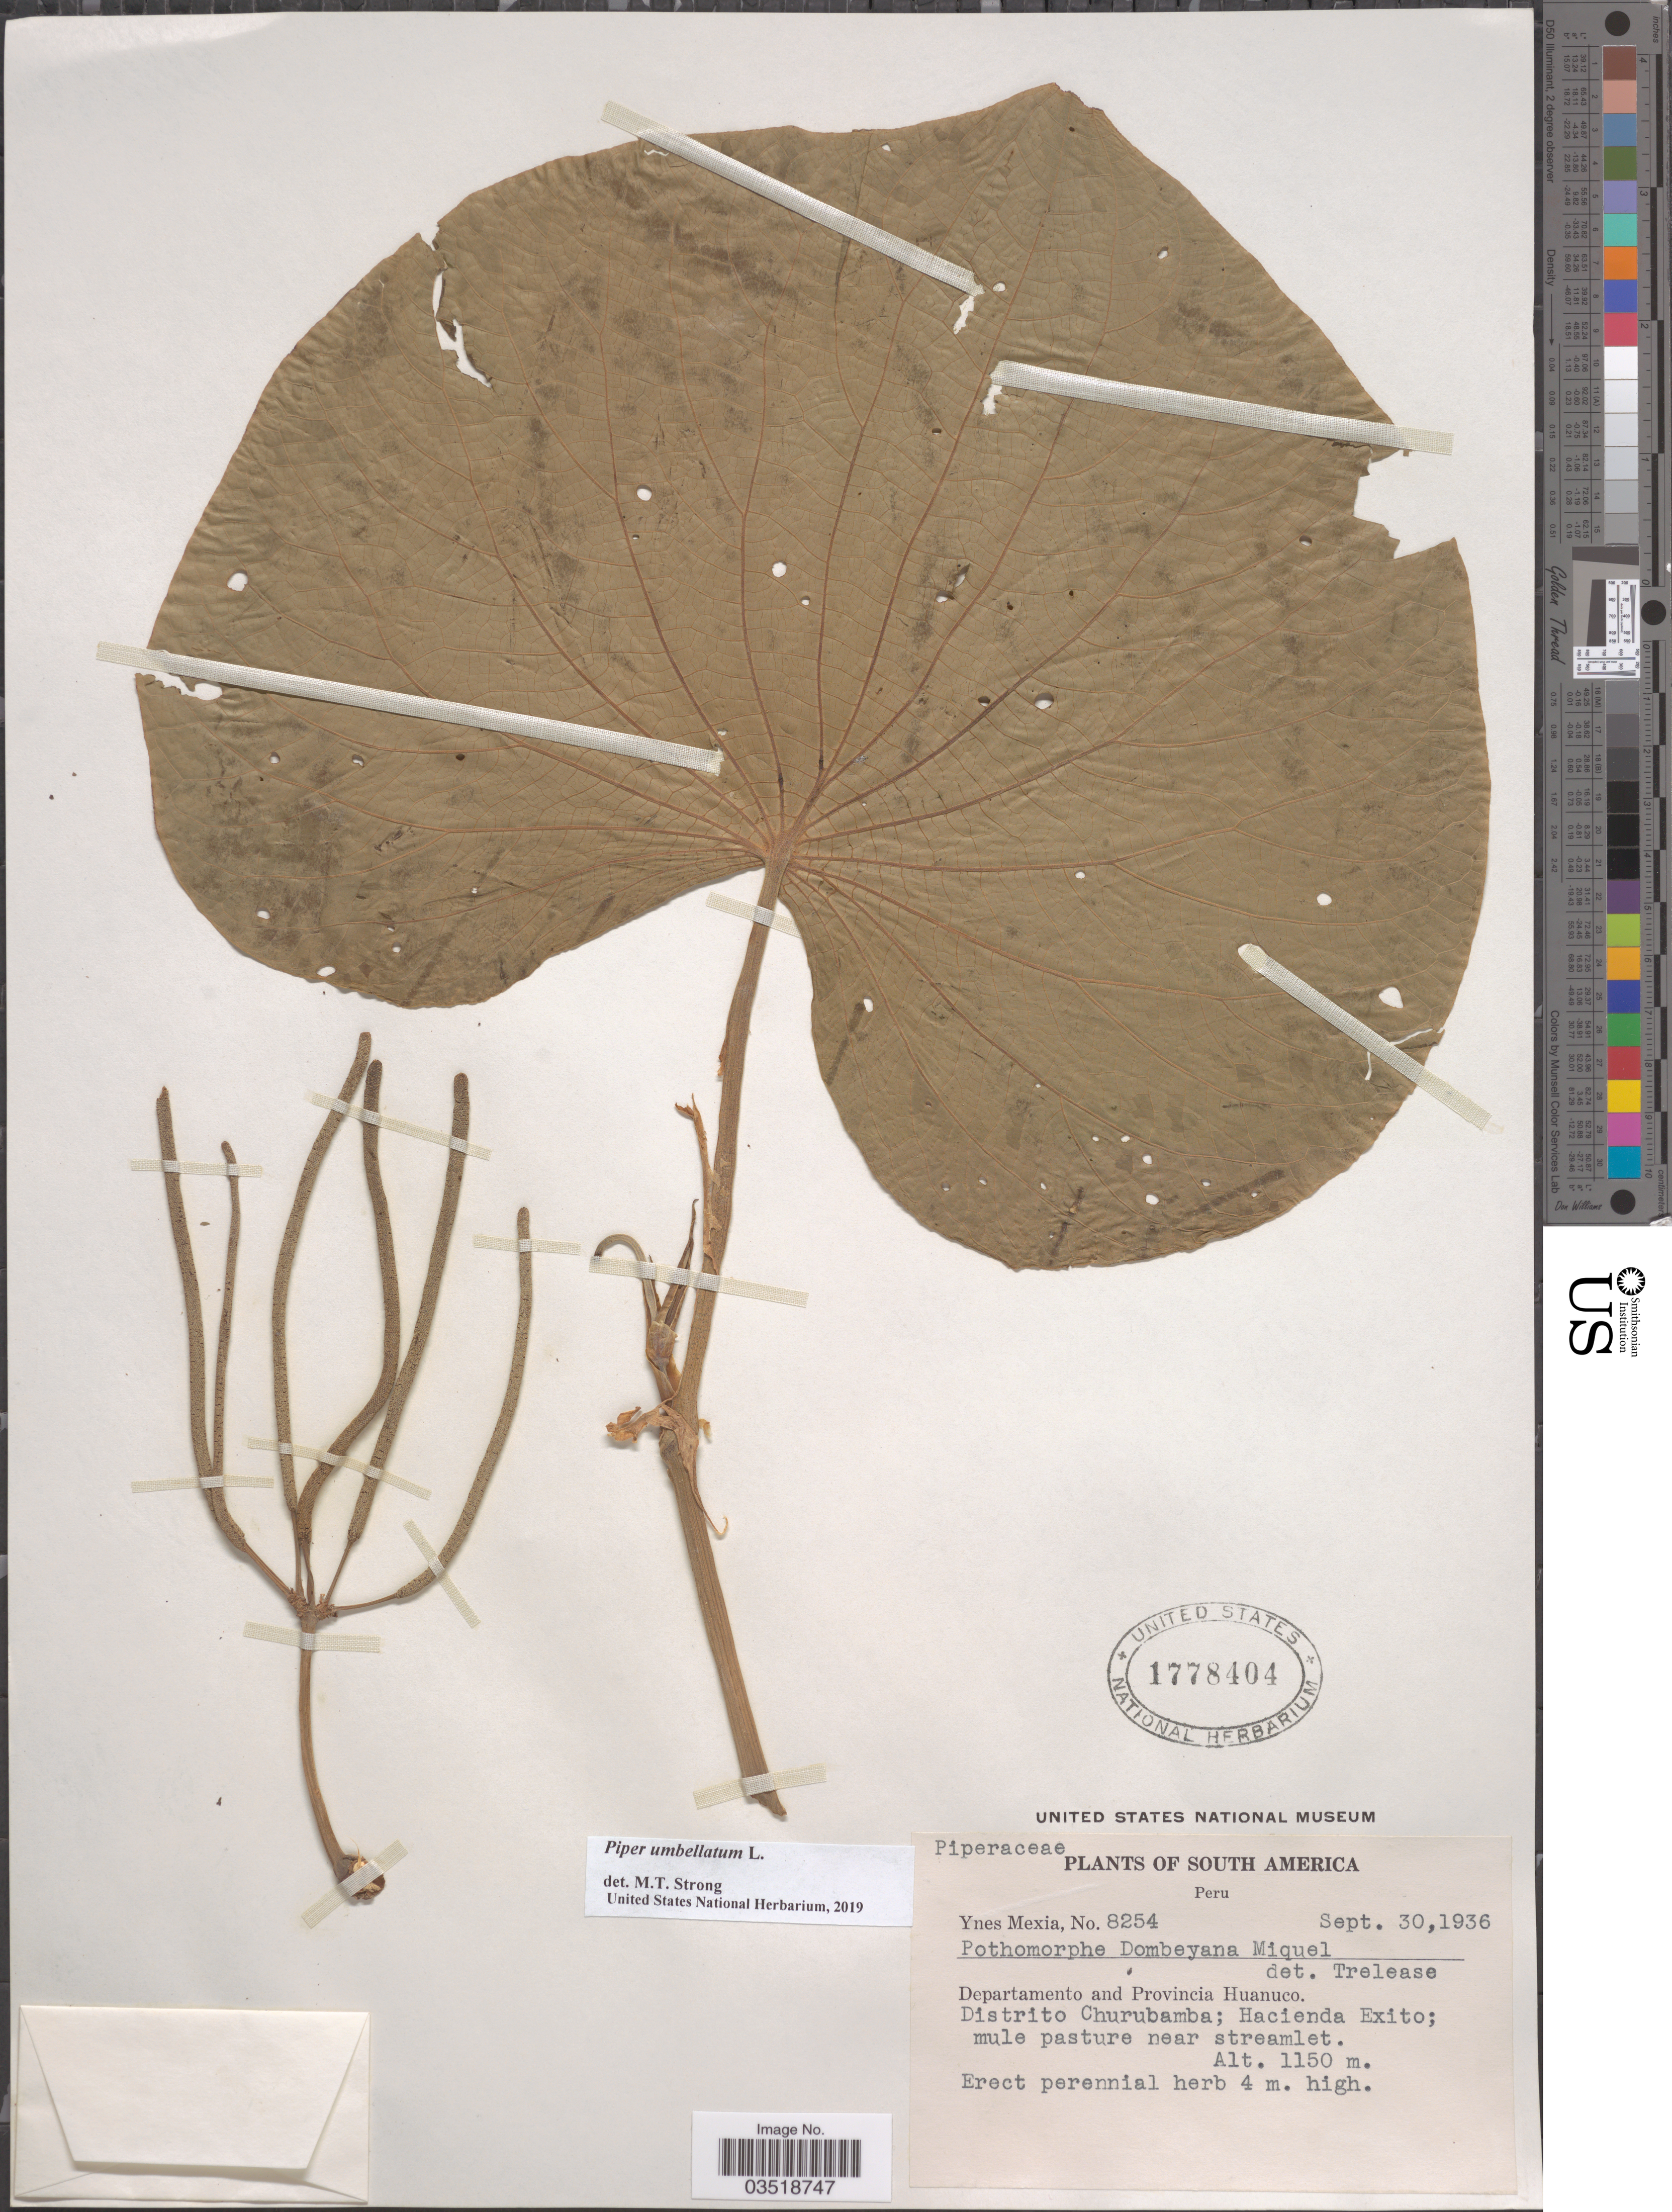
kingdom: Plantae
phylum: Tracheophyta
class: Magnoliopsida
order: Piperales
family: Piperaceae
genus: Piper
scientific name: Piper umbellatum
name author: L.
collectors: Y. Mexia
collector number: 8254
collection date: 1936-09-30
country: Peru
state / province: Huánuco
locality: Departamento and Provincia Huanuco. Distrito Churubamba; Hacienda Exito; mule pasture near streamlet.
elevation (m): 1150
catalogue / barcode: US 1778404